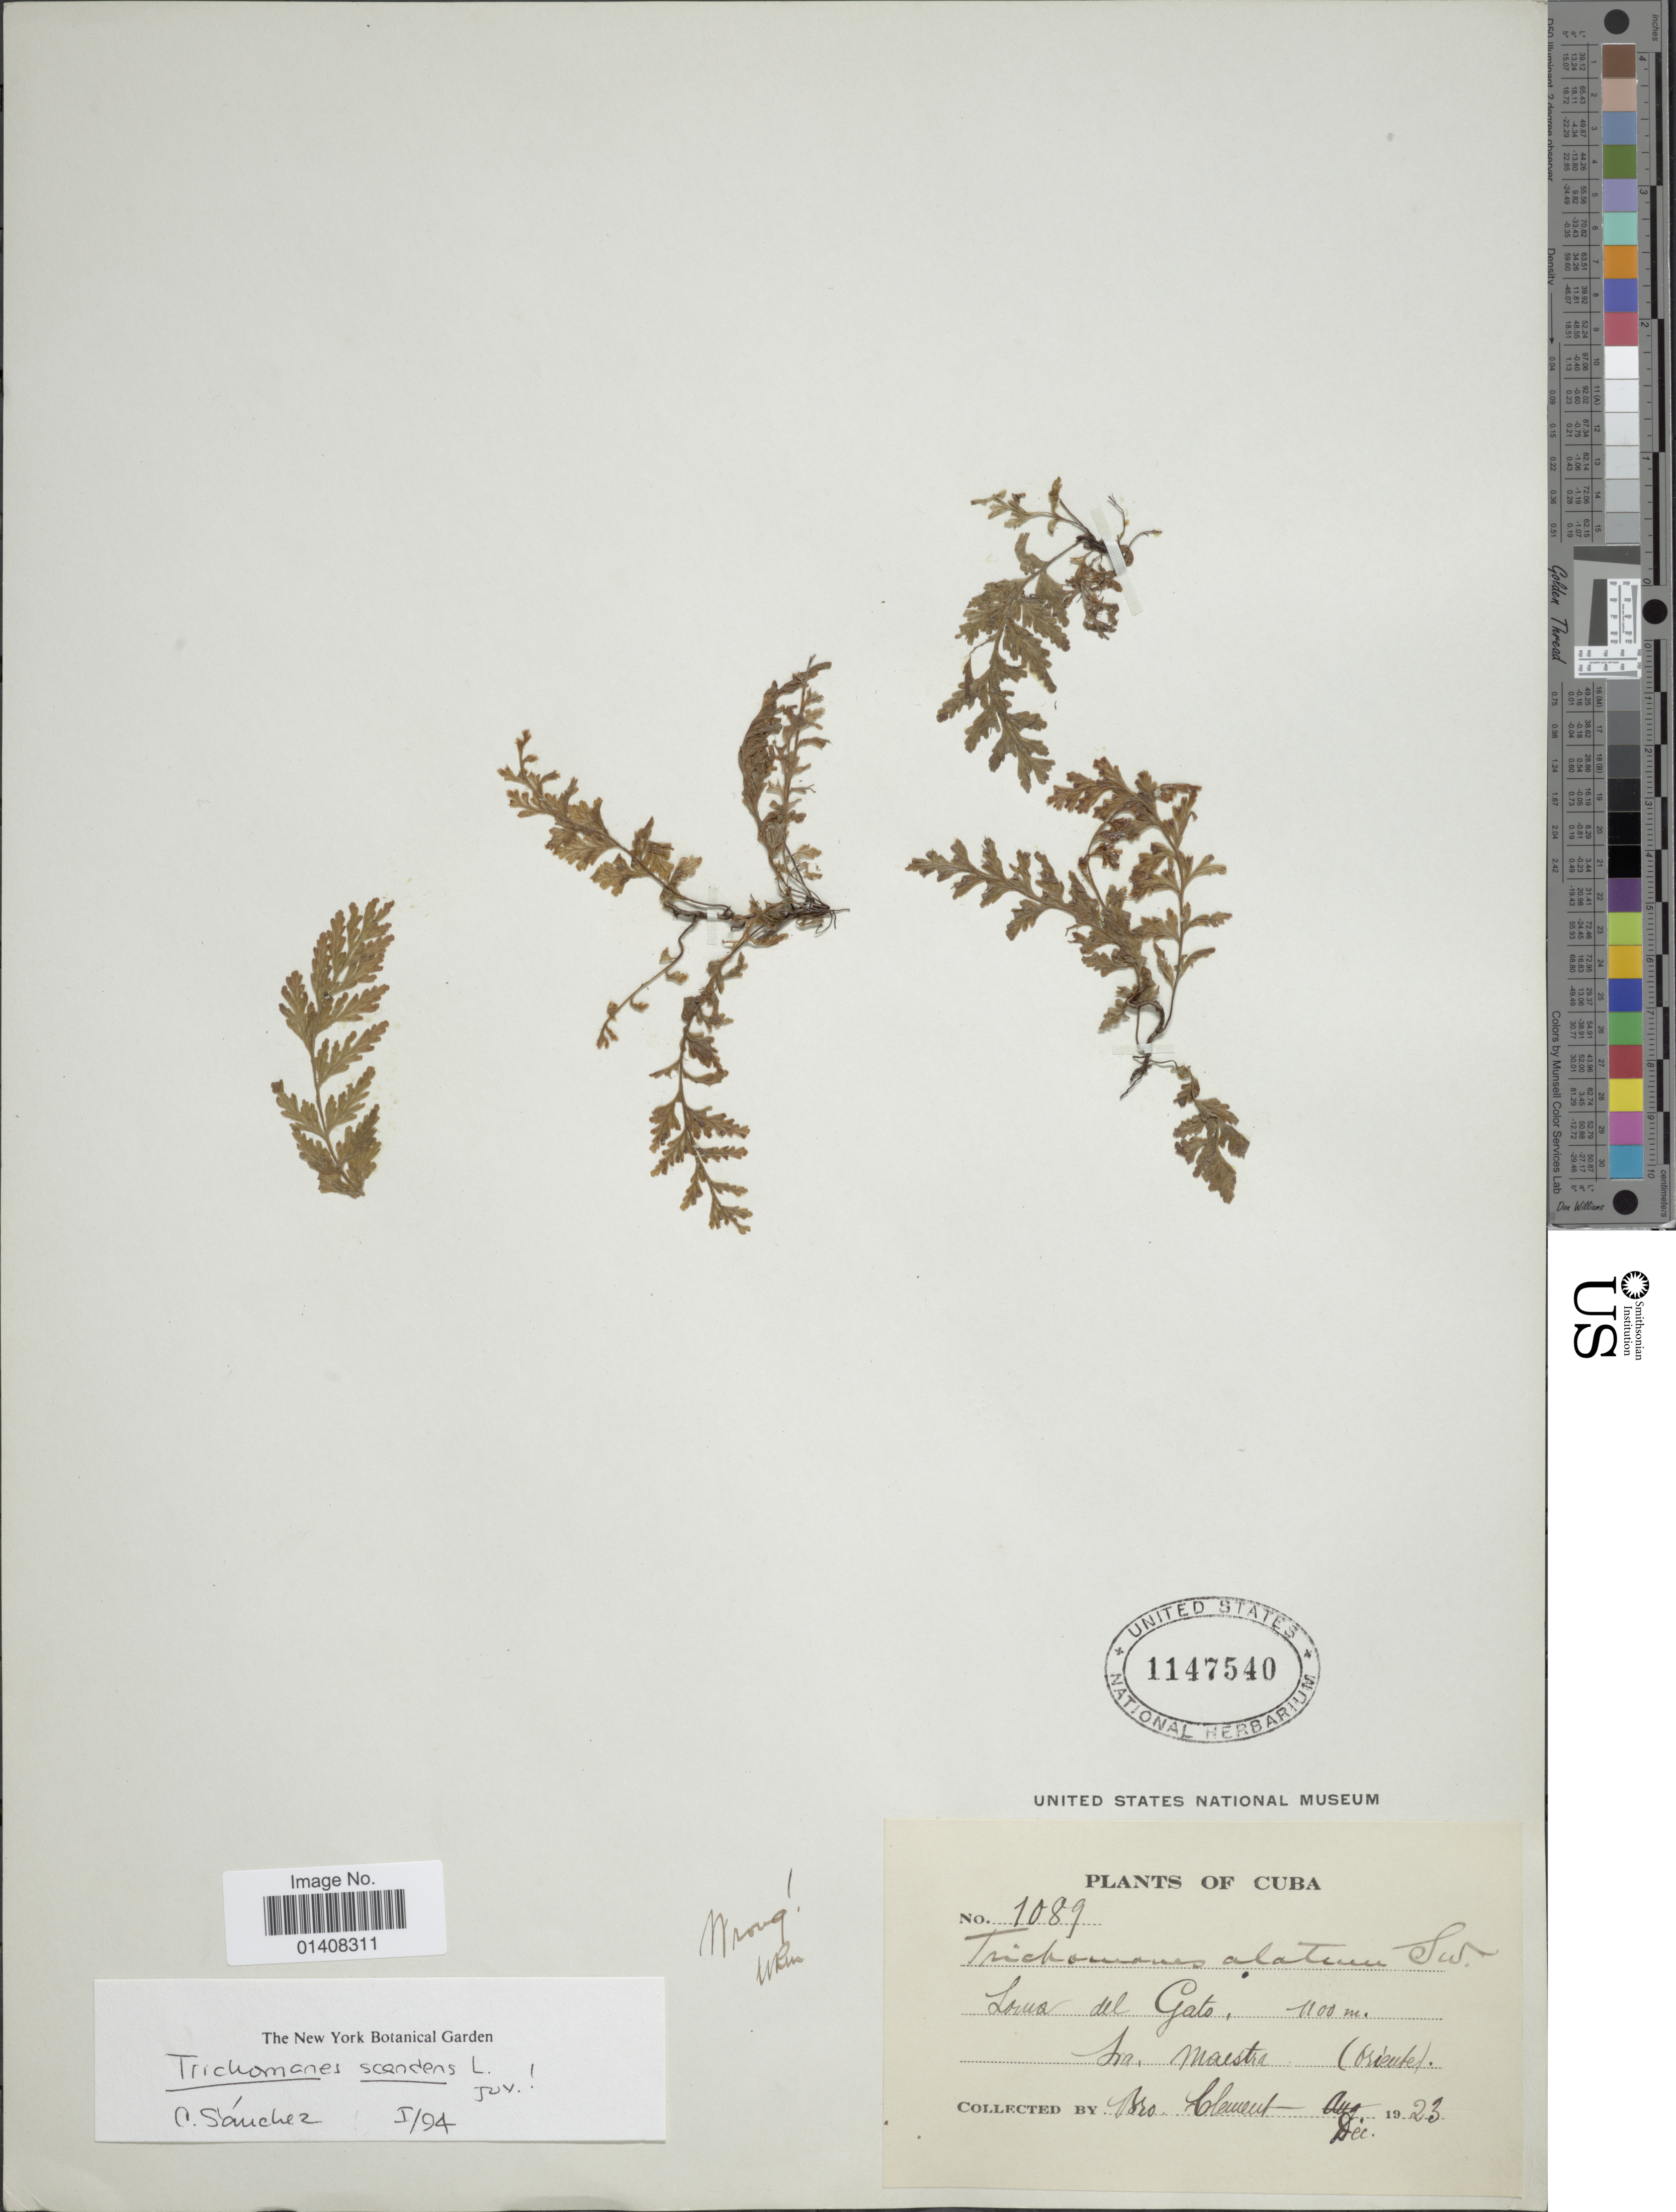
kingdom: Plantae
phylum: Tracheophyta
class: Polypodiopsida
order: Hymenophyllales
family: Hymenophyllaceae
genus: Trichomanes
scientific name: Trichomanes scandens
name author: L.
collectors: B. Clement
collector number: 1089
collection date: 1923-12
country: Cuba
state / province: Oriente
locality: Loma del Gato Sra. [Sierra] Maestra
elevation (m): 1100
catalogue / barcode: US 1147540